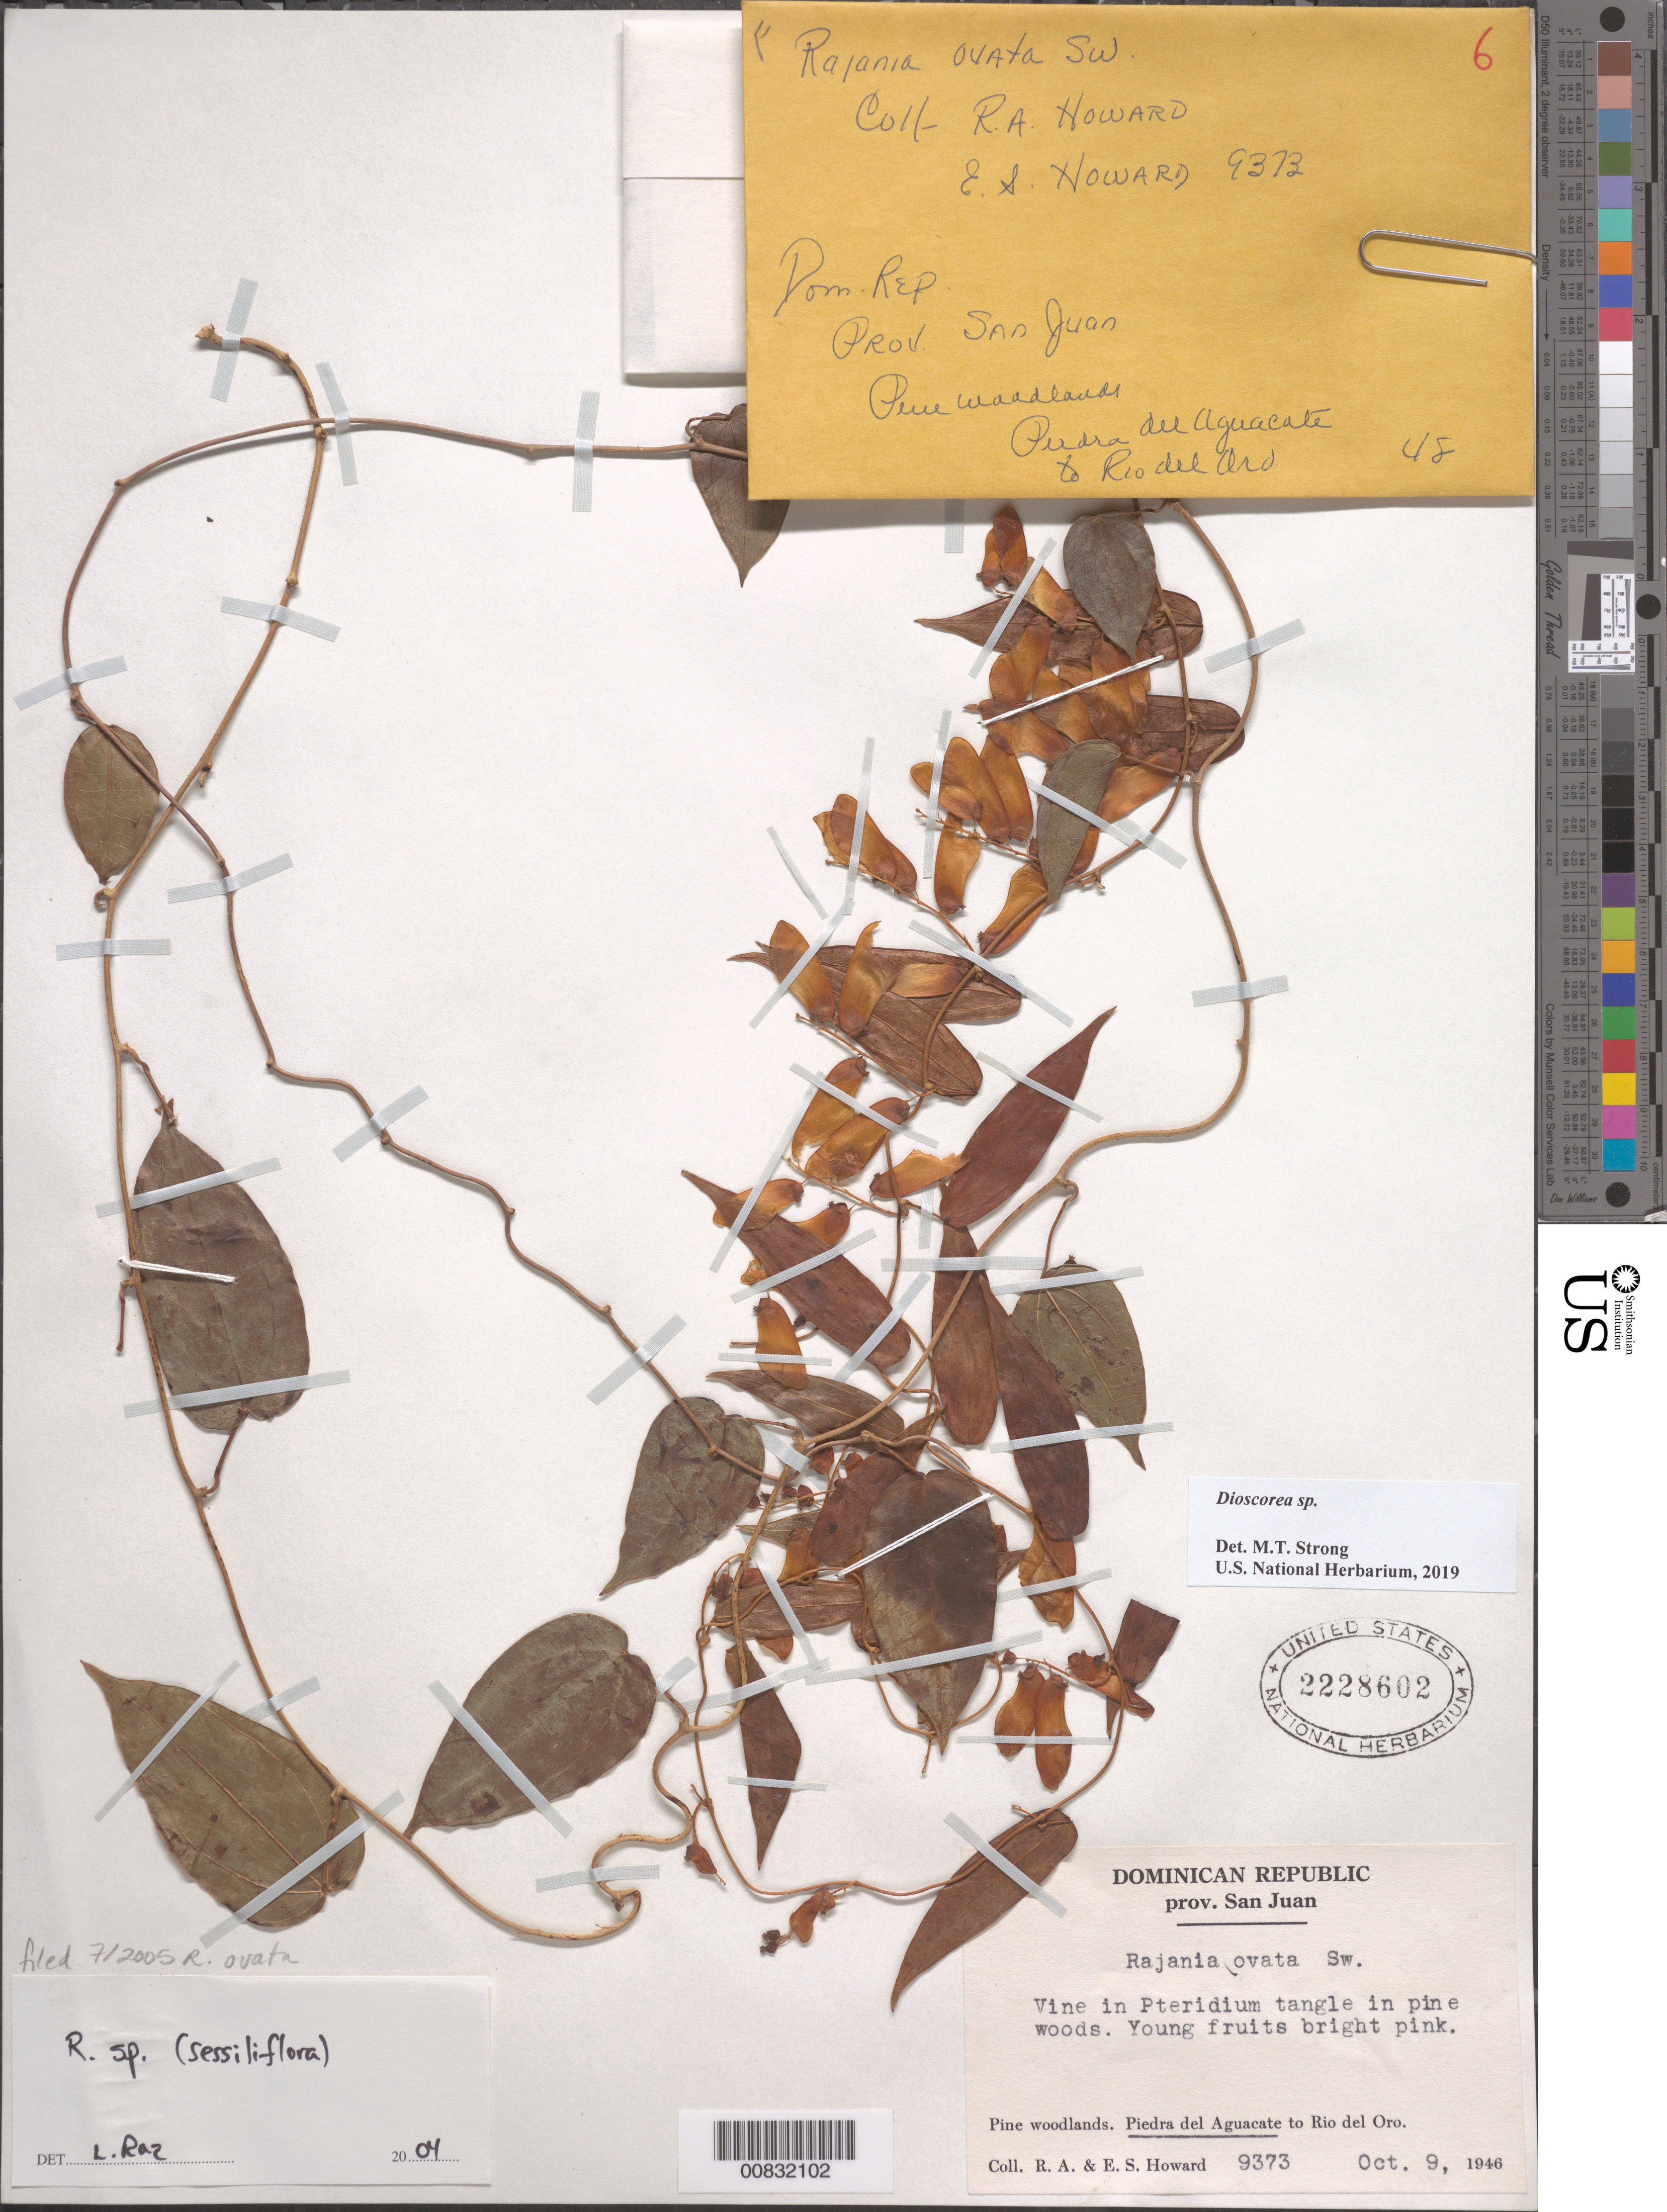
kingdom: Plantae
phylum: Tracheophyta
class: Liliopsida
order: Dioscoreales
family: Dioscoreaceae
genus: Dioscorea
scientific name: Dioscorea sp.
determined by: Strong, M. T., (US), Smithsonian Institution - National Museum of Natural History (UNITED STATES)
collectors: R. A. Howard & E. S. Howard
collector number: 9373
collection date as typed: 09 Oct 1946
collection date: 1946-10-09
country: Dominican Republic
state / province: San Juan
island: Hispaniola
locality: Piedra del Aguacate to Río del Oro.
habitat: Vine in Pteridium tangle in pine woods.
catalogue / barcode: US 2228602